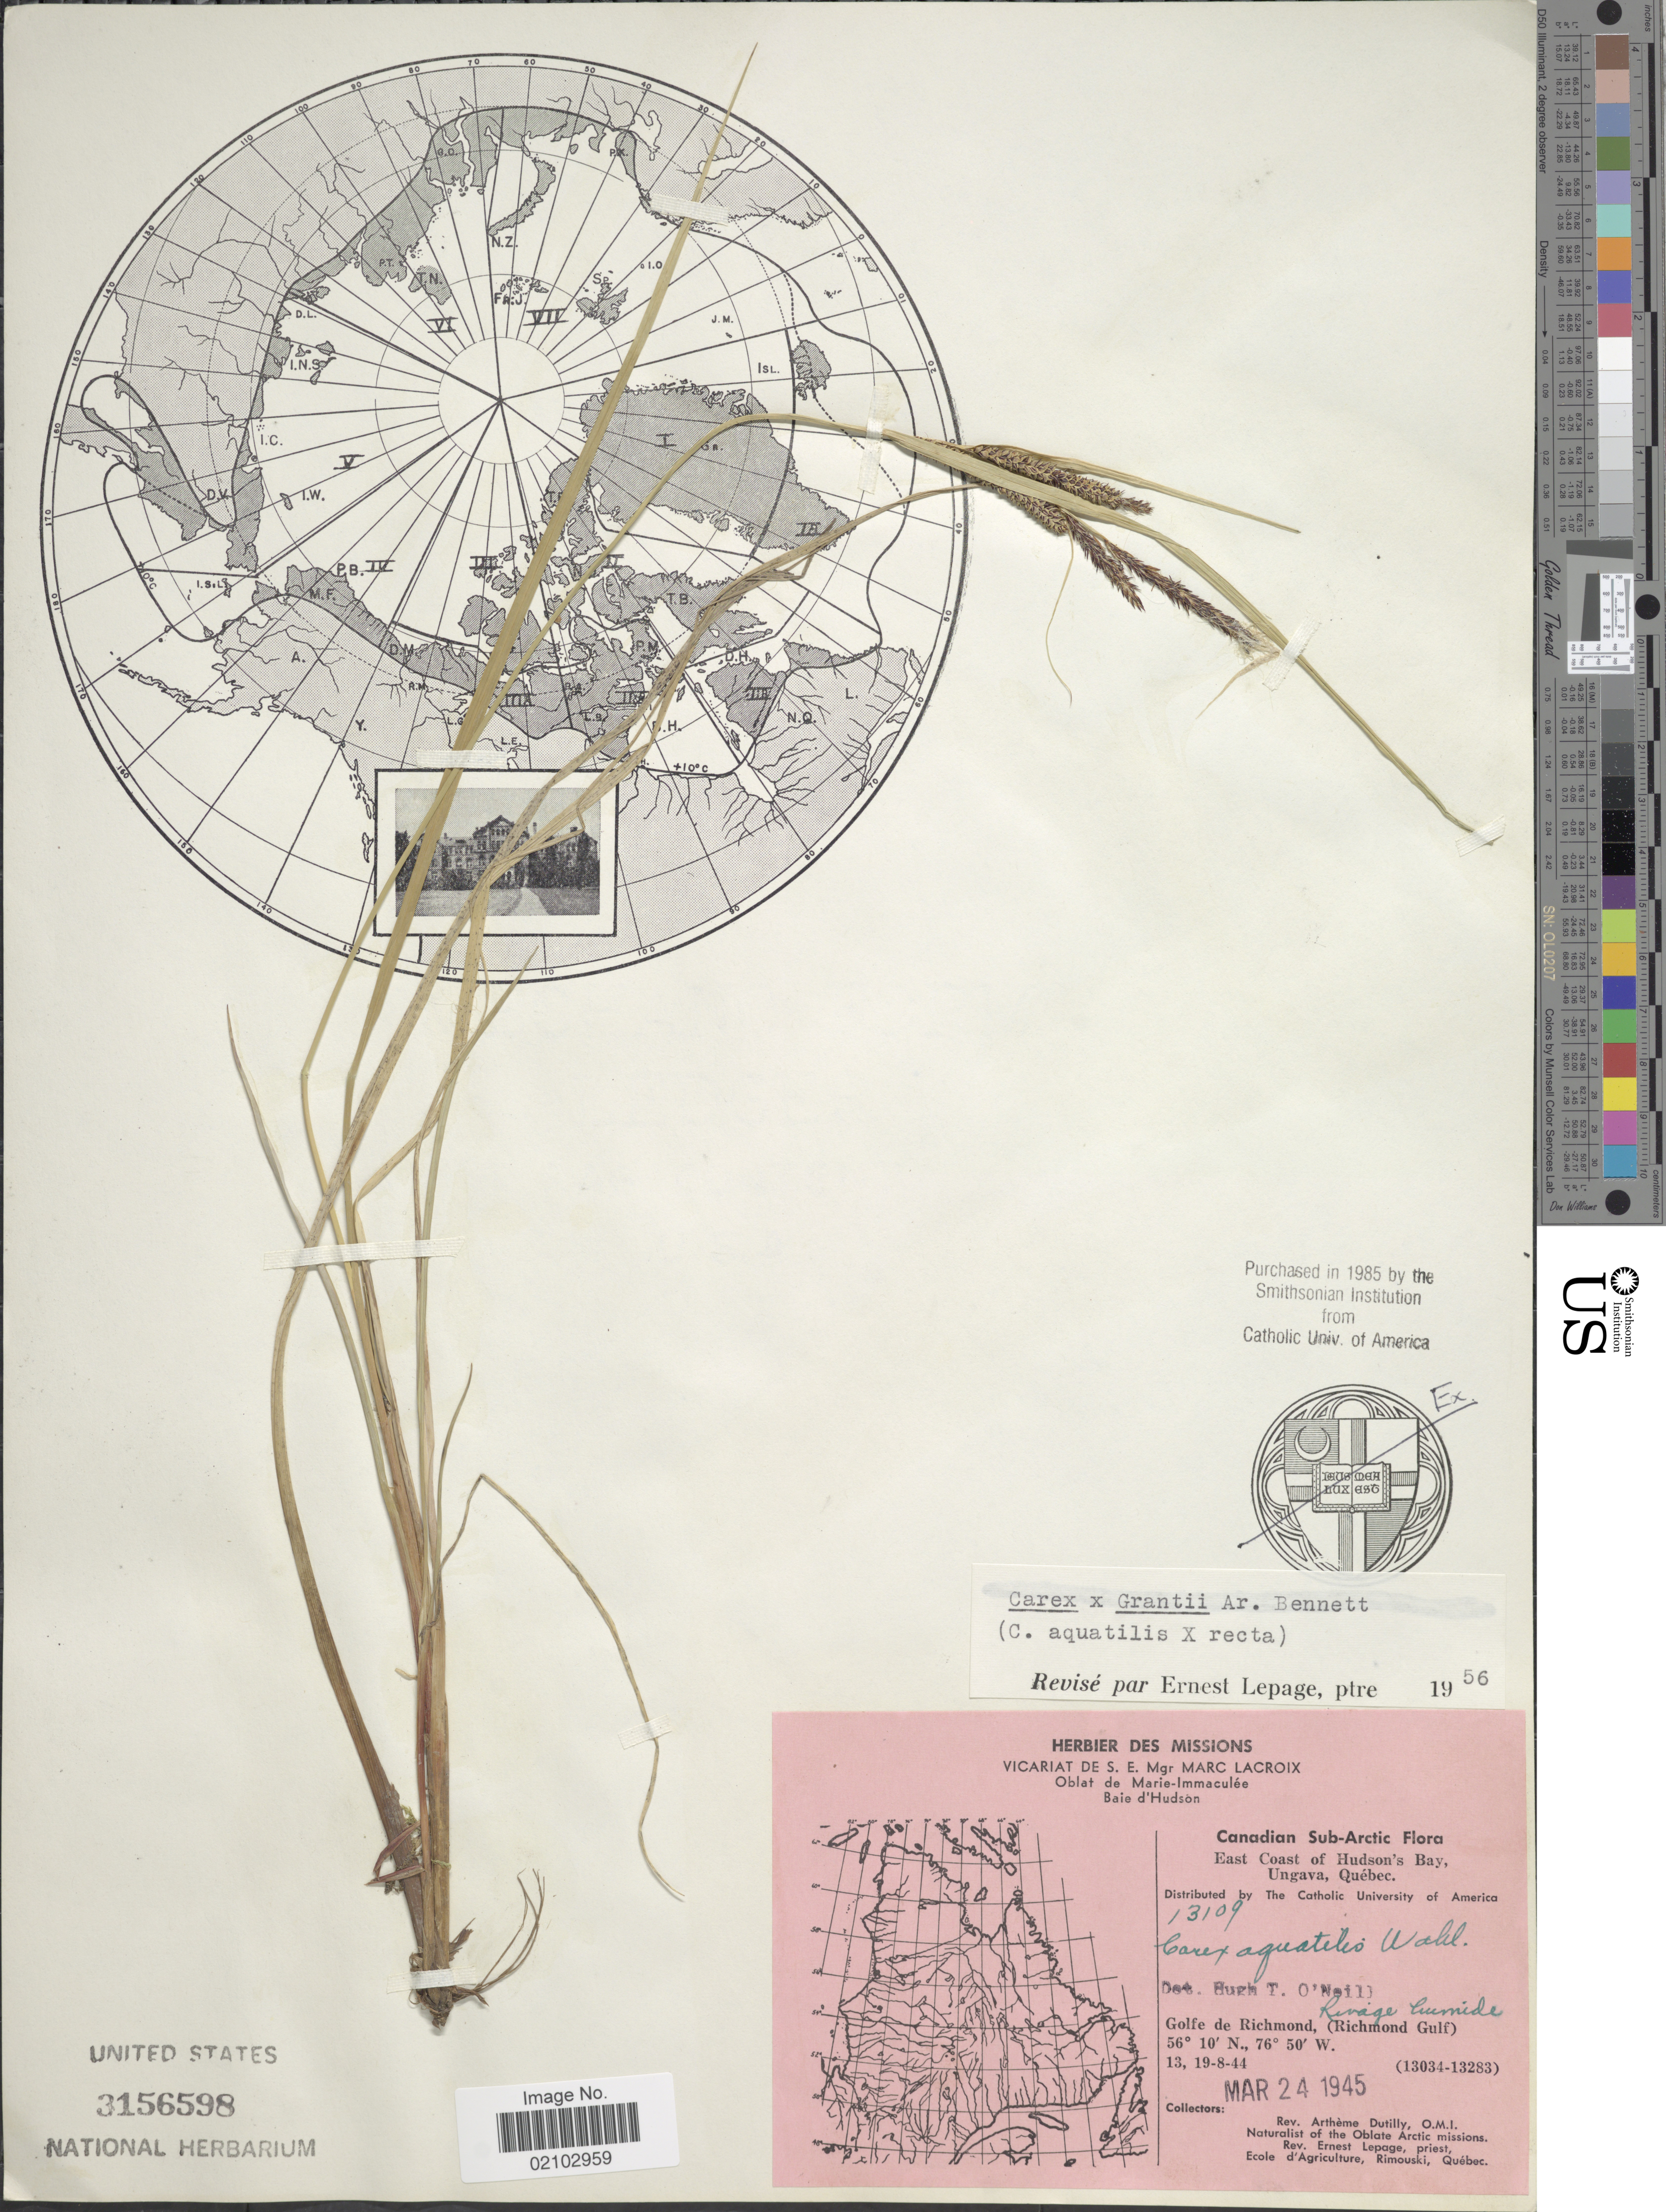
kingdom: Plantae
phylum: Tracheophyta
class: Liliopsida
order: Poales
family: Cyperaceae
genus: Carex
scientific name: Carex aquatilis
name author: Wahlenb.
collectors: A. Dutilly & E. Lepage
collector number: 13109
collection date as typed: Transcribed d/m/y: 13/8/44 to 19/8/44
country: Canada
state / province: Quebec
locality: Canadian Sub-Arctic, East Coast of Hudon's Bay, Ungava, Golfe de Richmond, (Richmond Gulf), Rivage humide.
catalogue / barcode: US 3156598